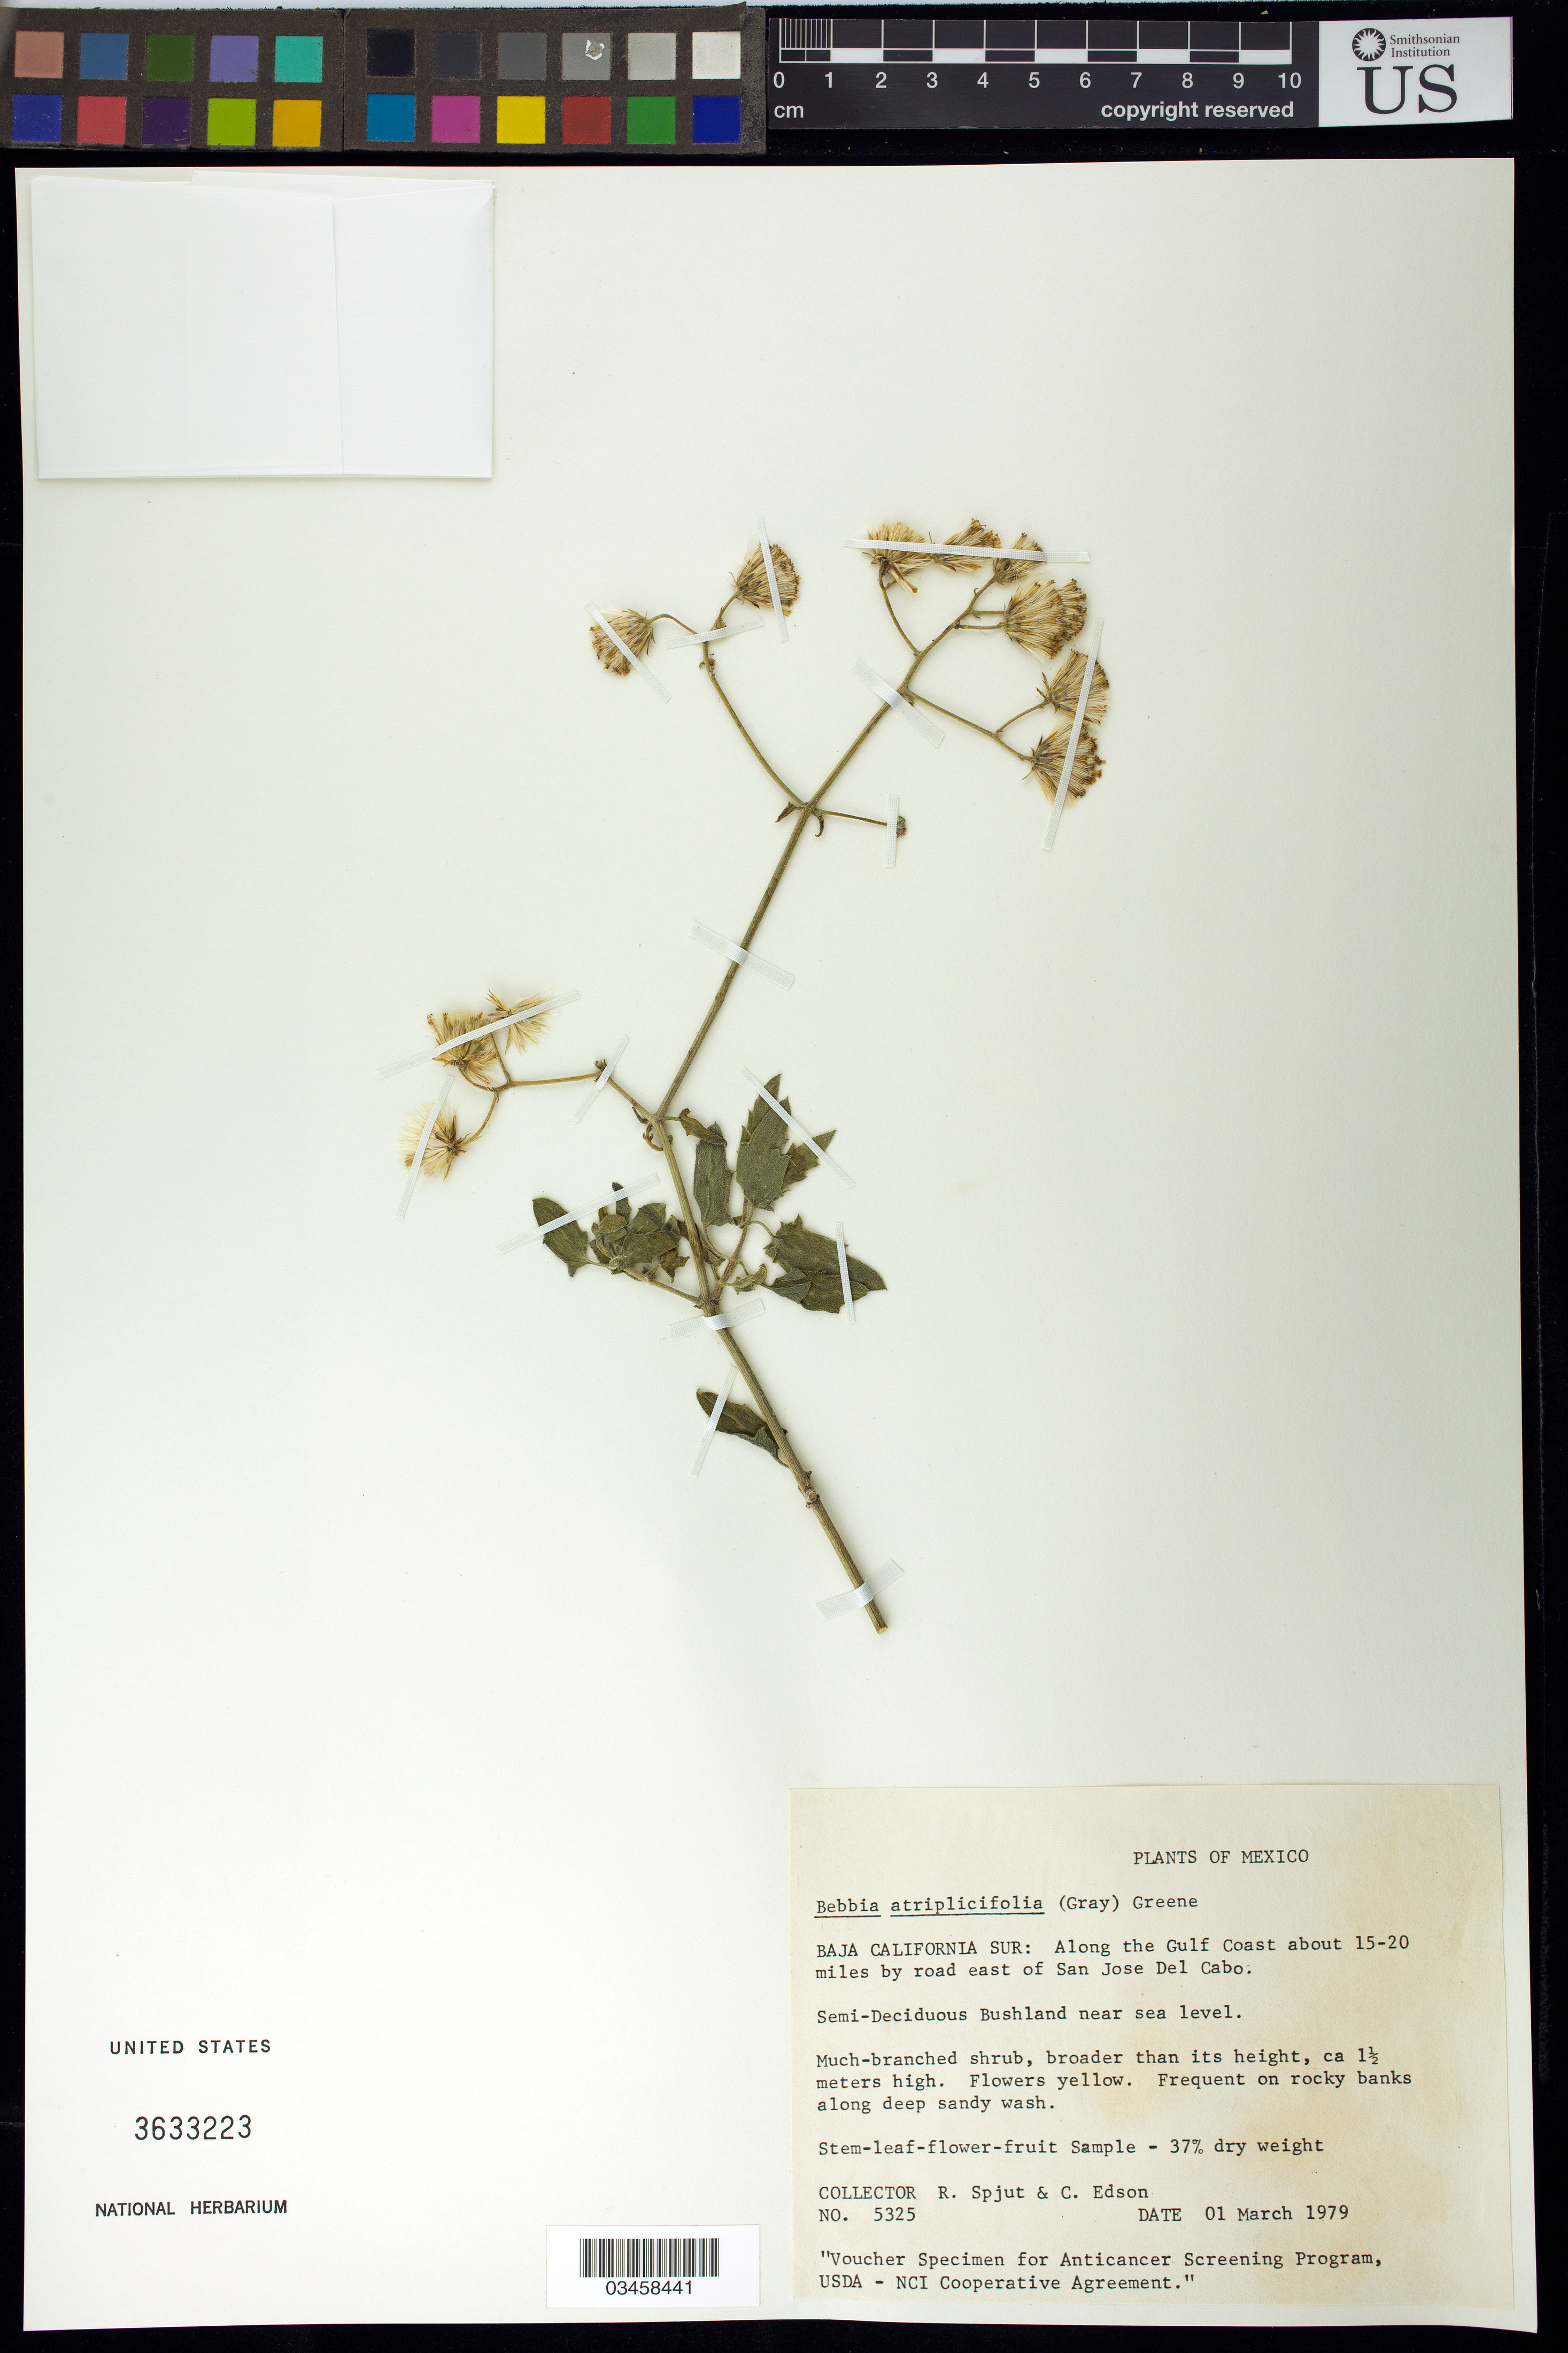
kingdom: Plantae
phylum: Tracheophyta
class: Magnoliopsida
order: Asterales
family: Asteraceae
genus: Bebbia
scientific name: Bebbia atriplicifolia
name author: (A. Gray) Greene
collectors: R. Spjut & C. Edson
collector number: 5325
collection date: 1979-03-02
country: Mexico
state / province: Baja California Sur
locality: Cape region between Cabo San Lucas and San Jose Del Cabo; near the Twin Dolfin Hotel.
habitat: Frequent on rocky banks along deep sandy wash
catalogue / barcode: US 3633223